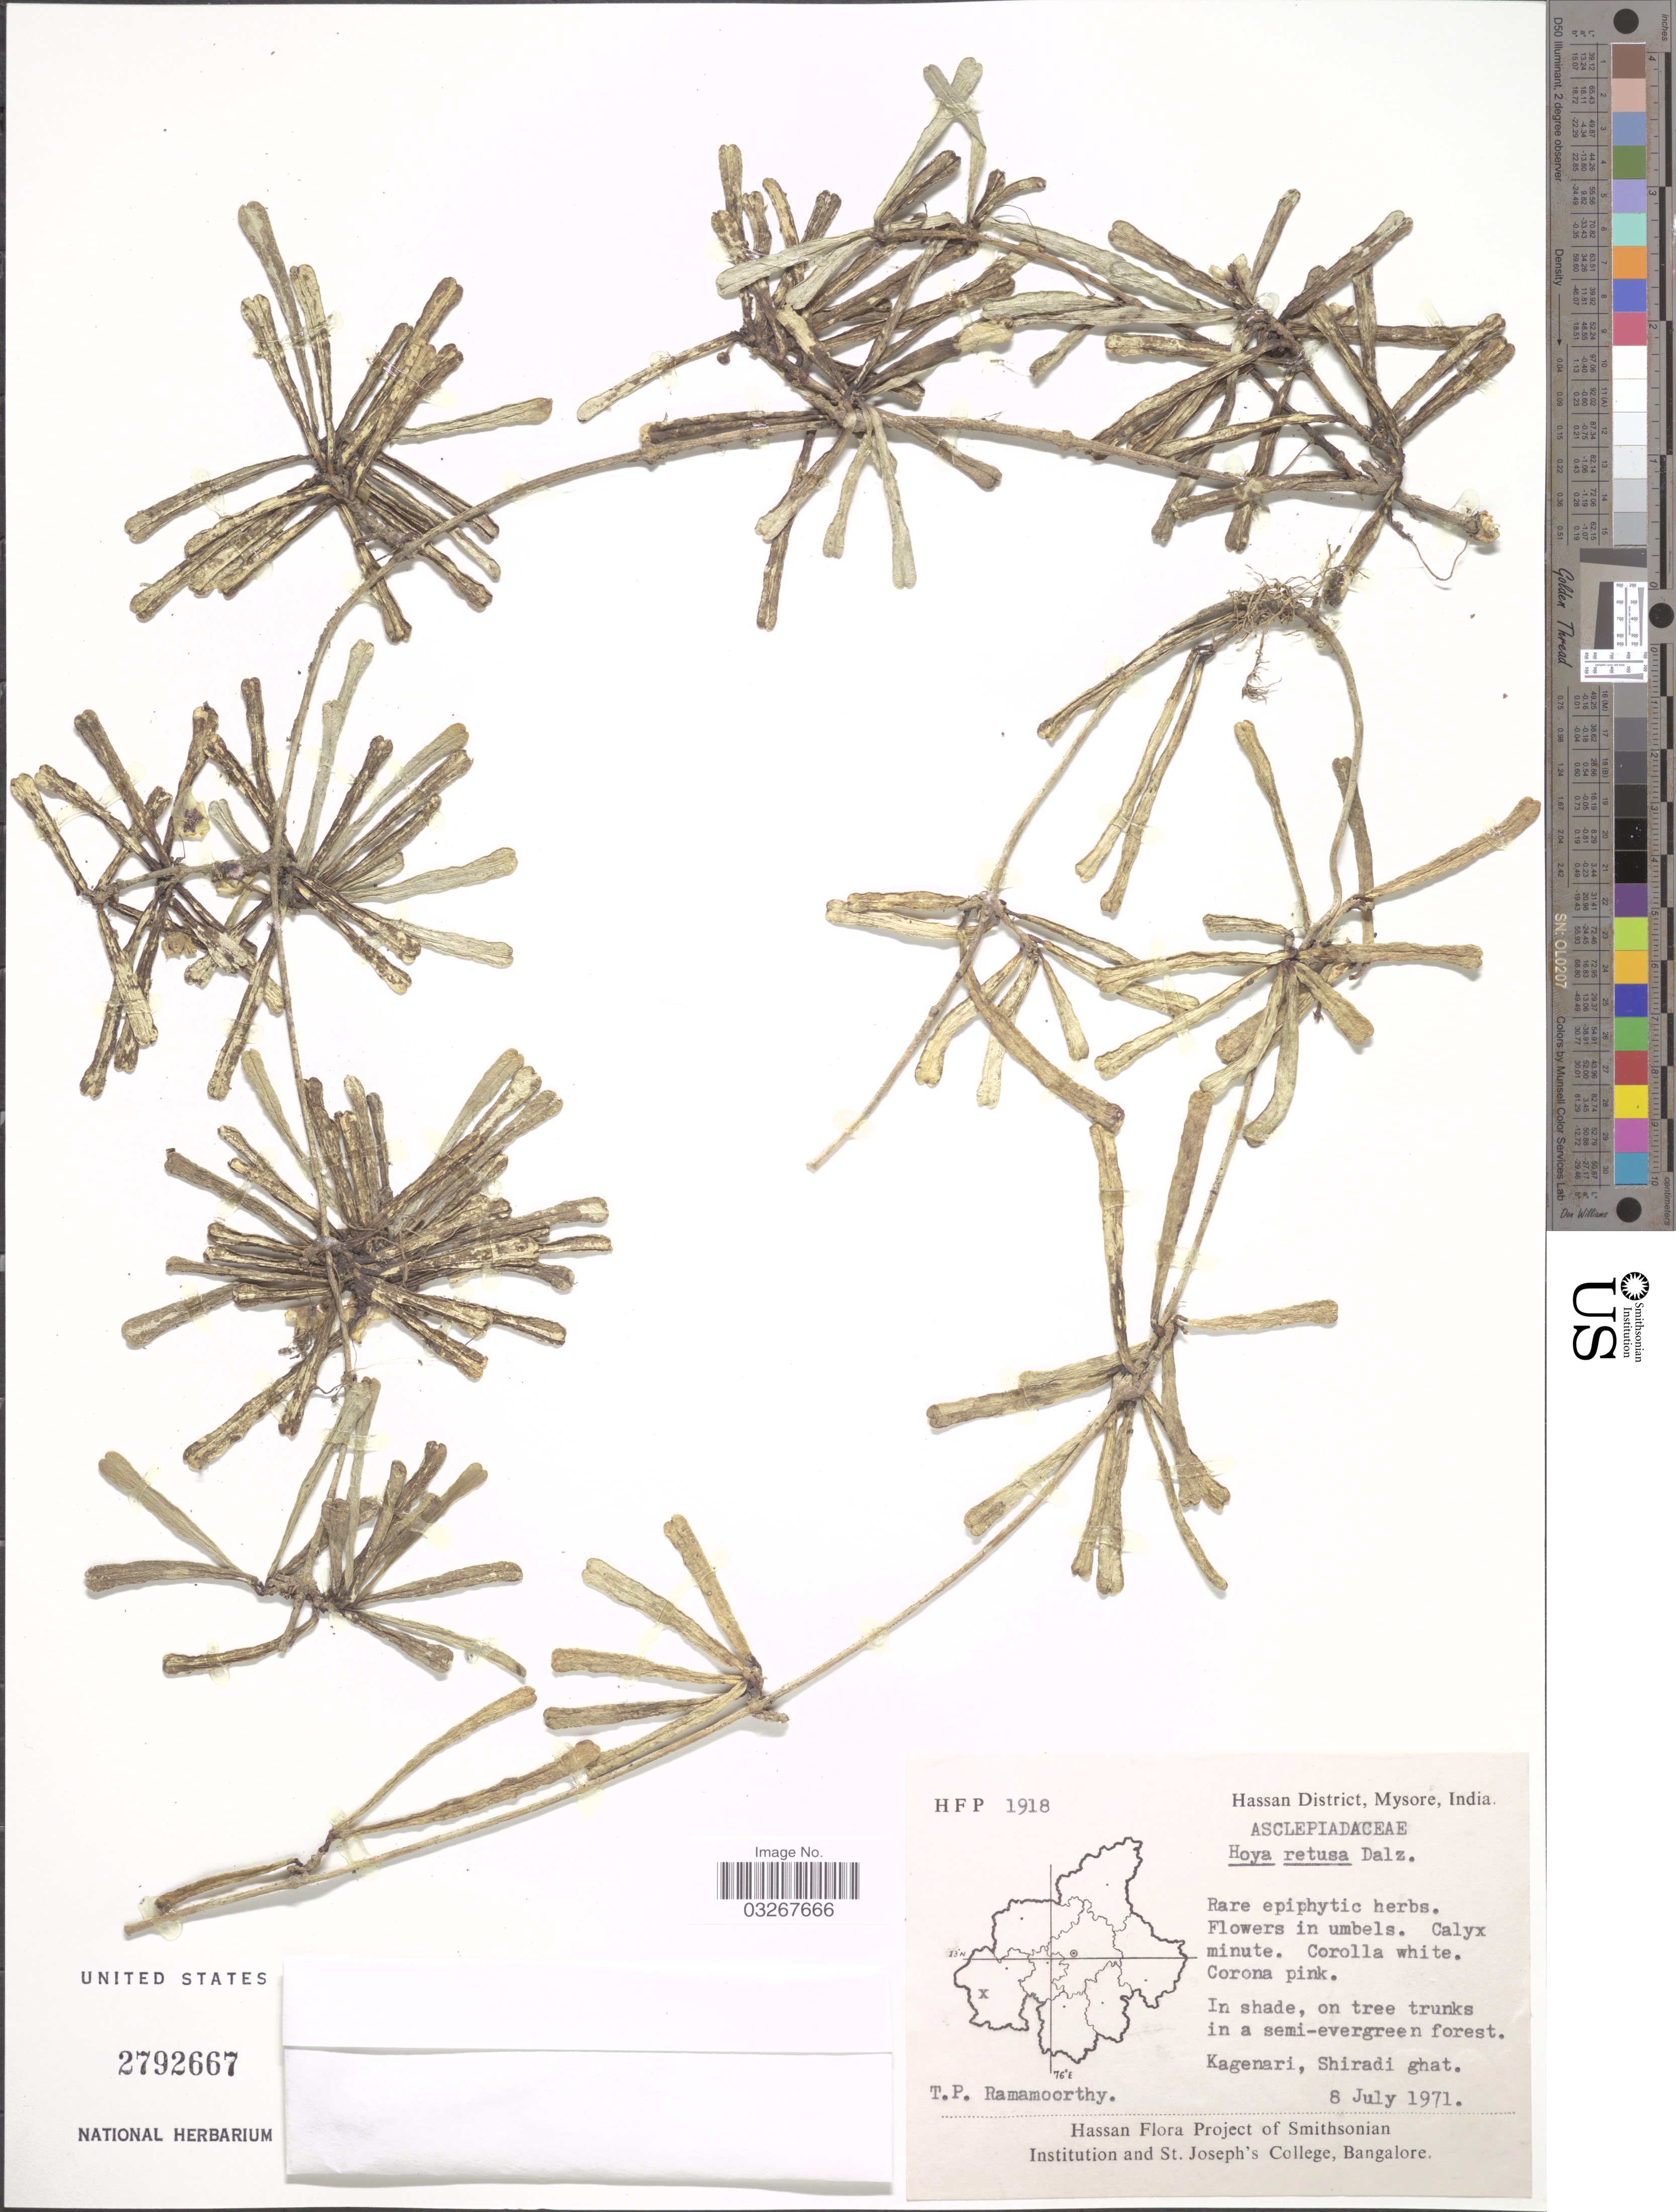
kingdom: Plantae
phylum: Tracheophyta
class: Magnoliopsida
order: Gentianales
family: Apocynaceae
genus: Hoya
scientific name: Hoya retusa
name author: Warb.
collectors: T. P. Ramamoorthy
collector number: HFP1918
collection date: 1971-07-08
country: India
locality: Hassan District, Mysore, Kagenari, Shiradi ghat.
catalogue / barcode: US 2792667